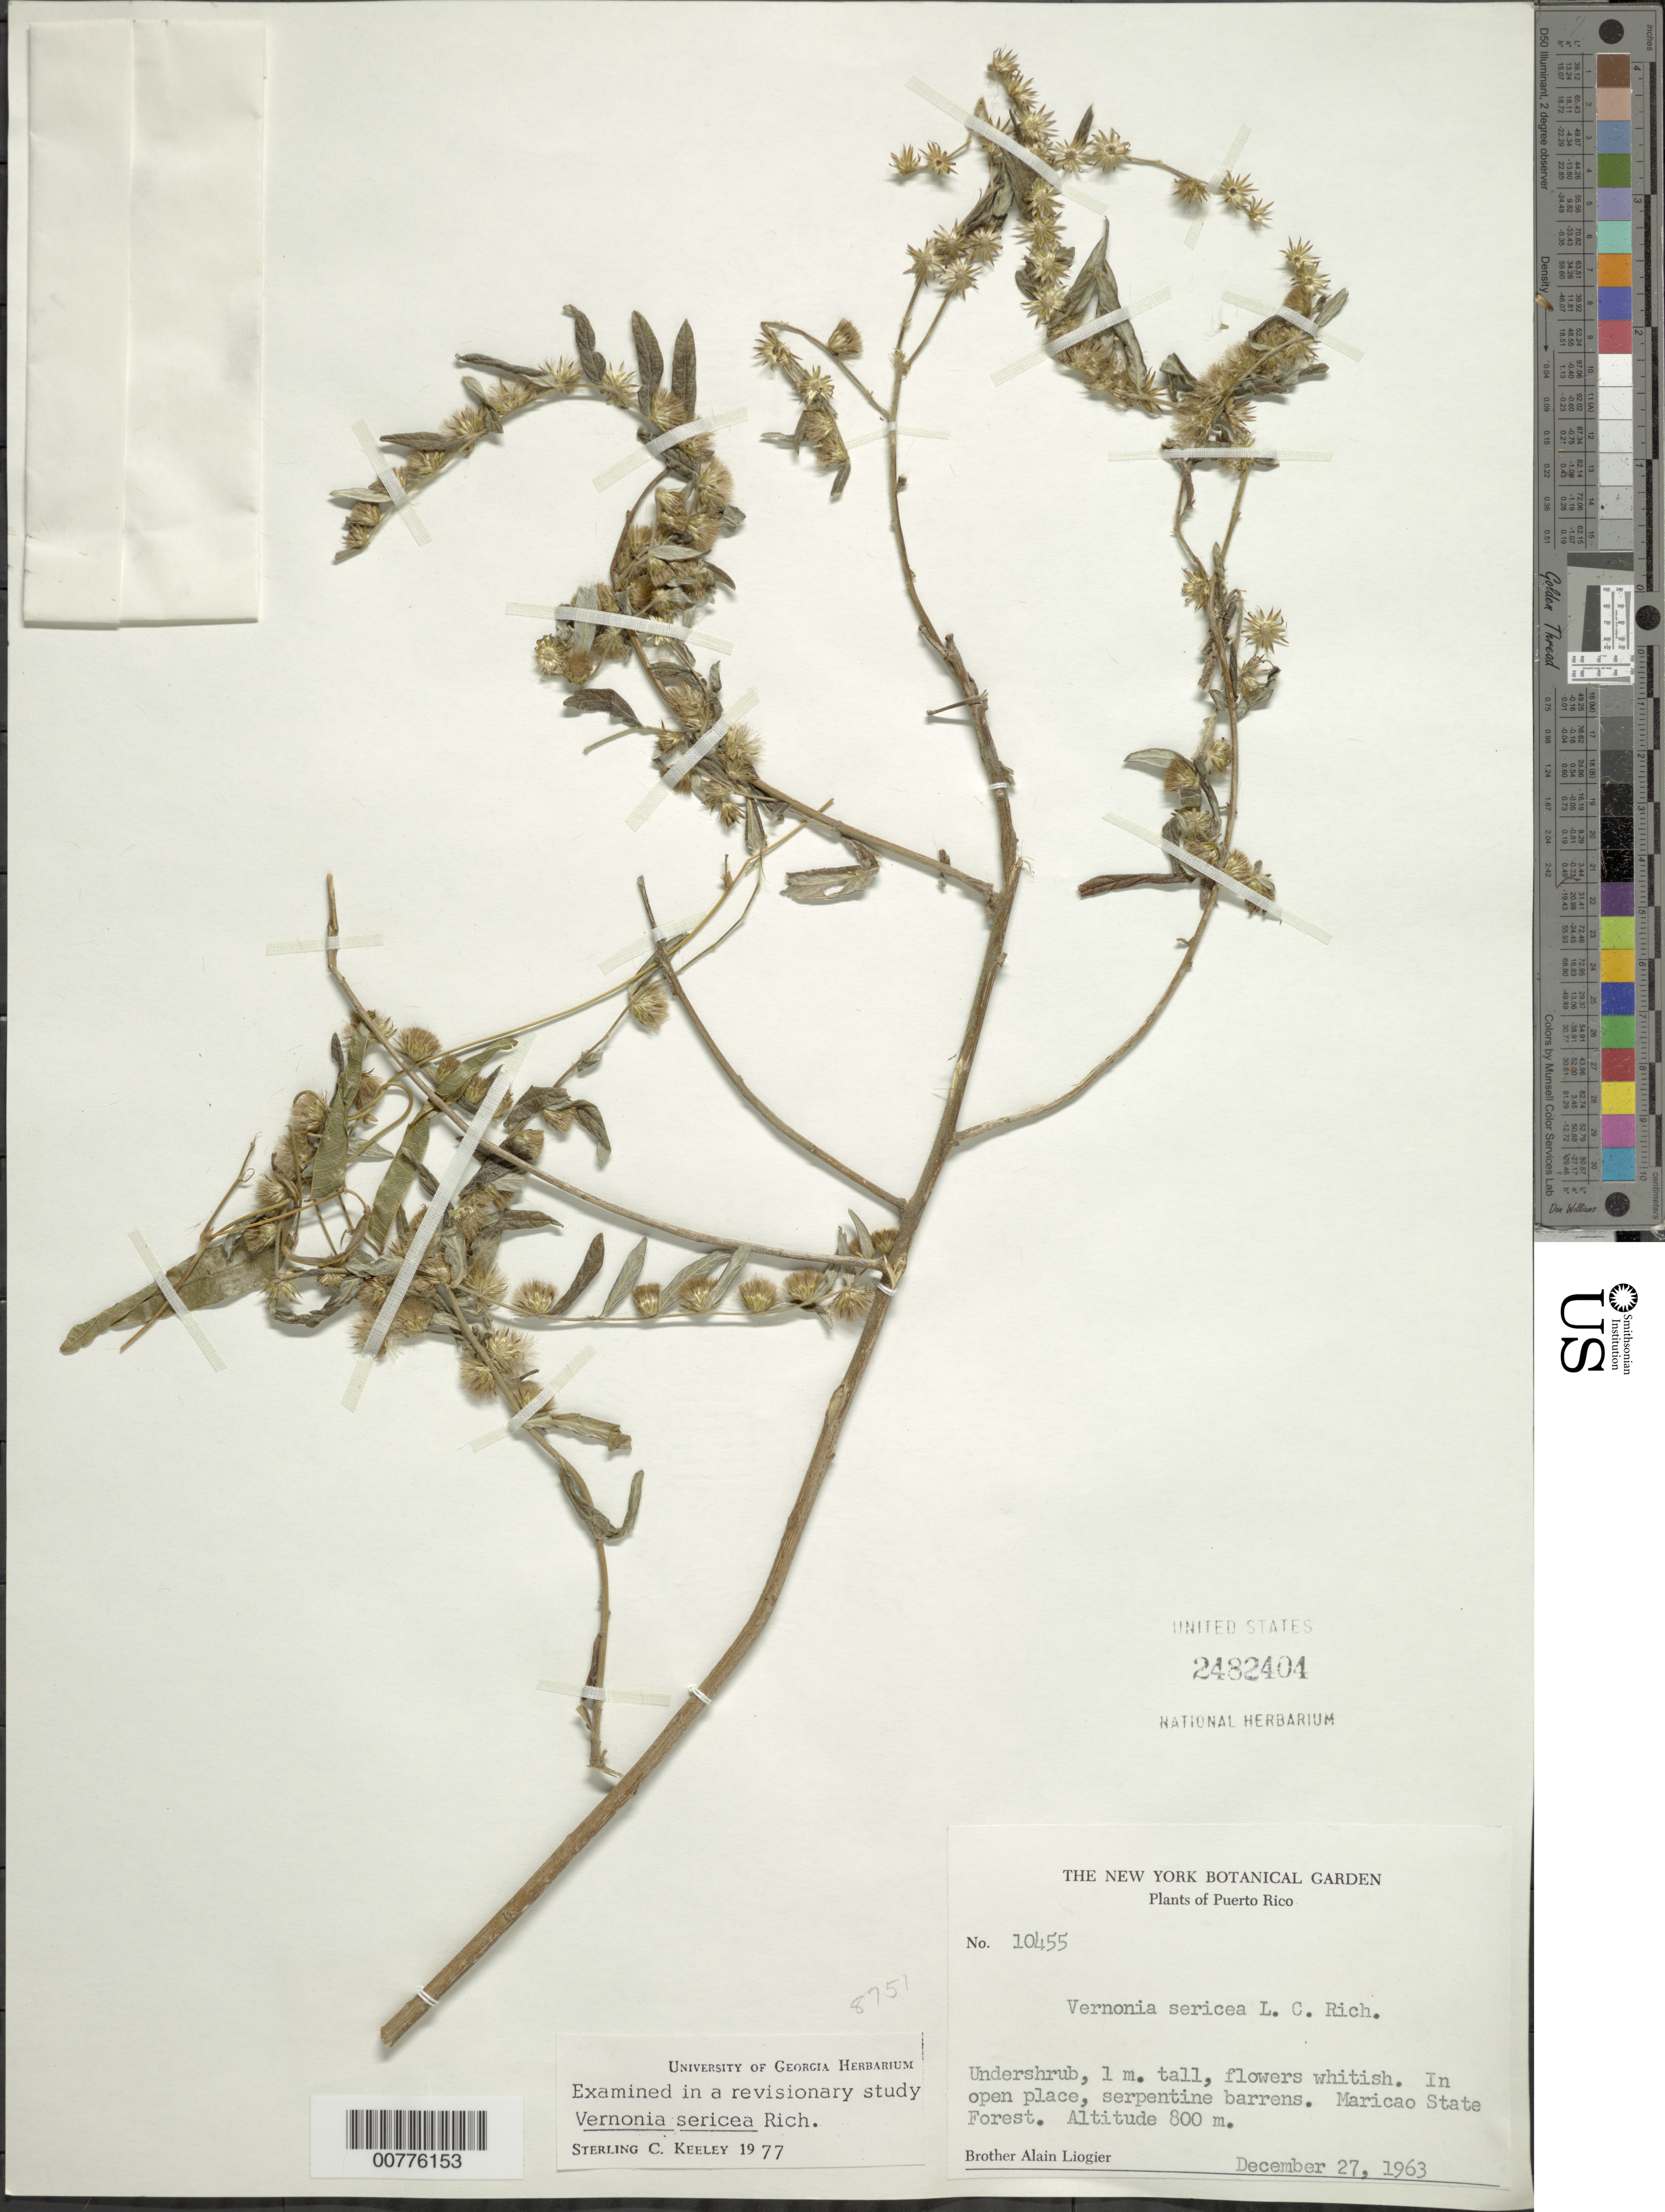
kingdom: Plantae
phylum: Tracheophyta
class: Magnoliopsida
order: Asterales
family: Asteraceae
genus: Lepidaploa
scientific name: Lepidaploa sericea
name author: (Rich.) H. Rob.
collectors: A. H. Liogier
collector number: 10455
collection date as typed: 27 Dec 1963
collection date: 1963-12-27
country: Puerto Rico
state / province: Maricao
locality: Maricao State Forest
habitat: In open place, serpentine barrens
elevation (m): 800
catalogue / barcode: US 2482404